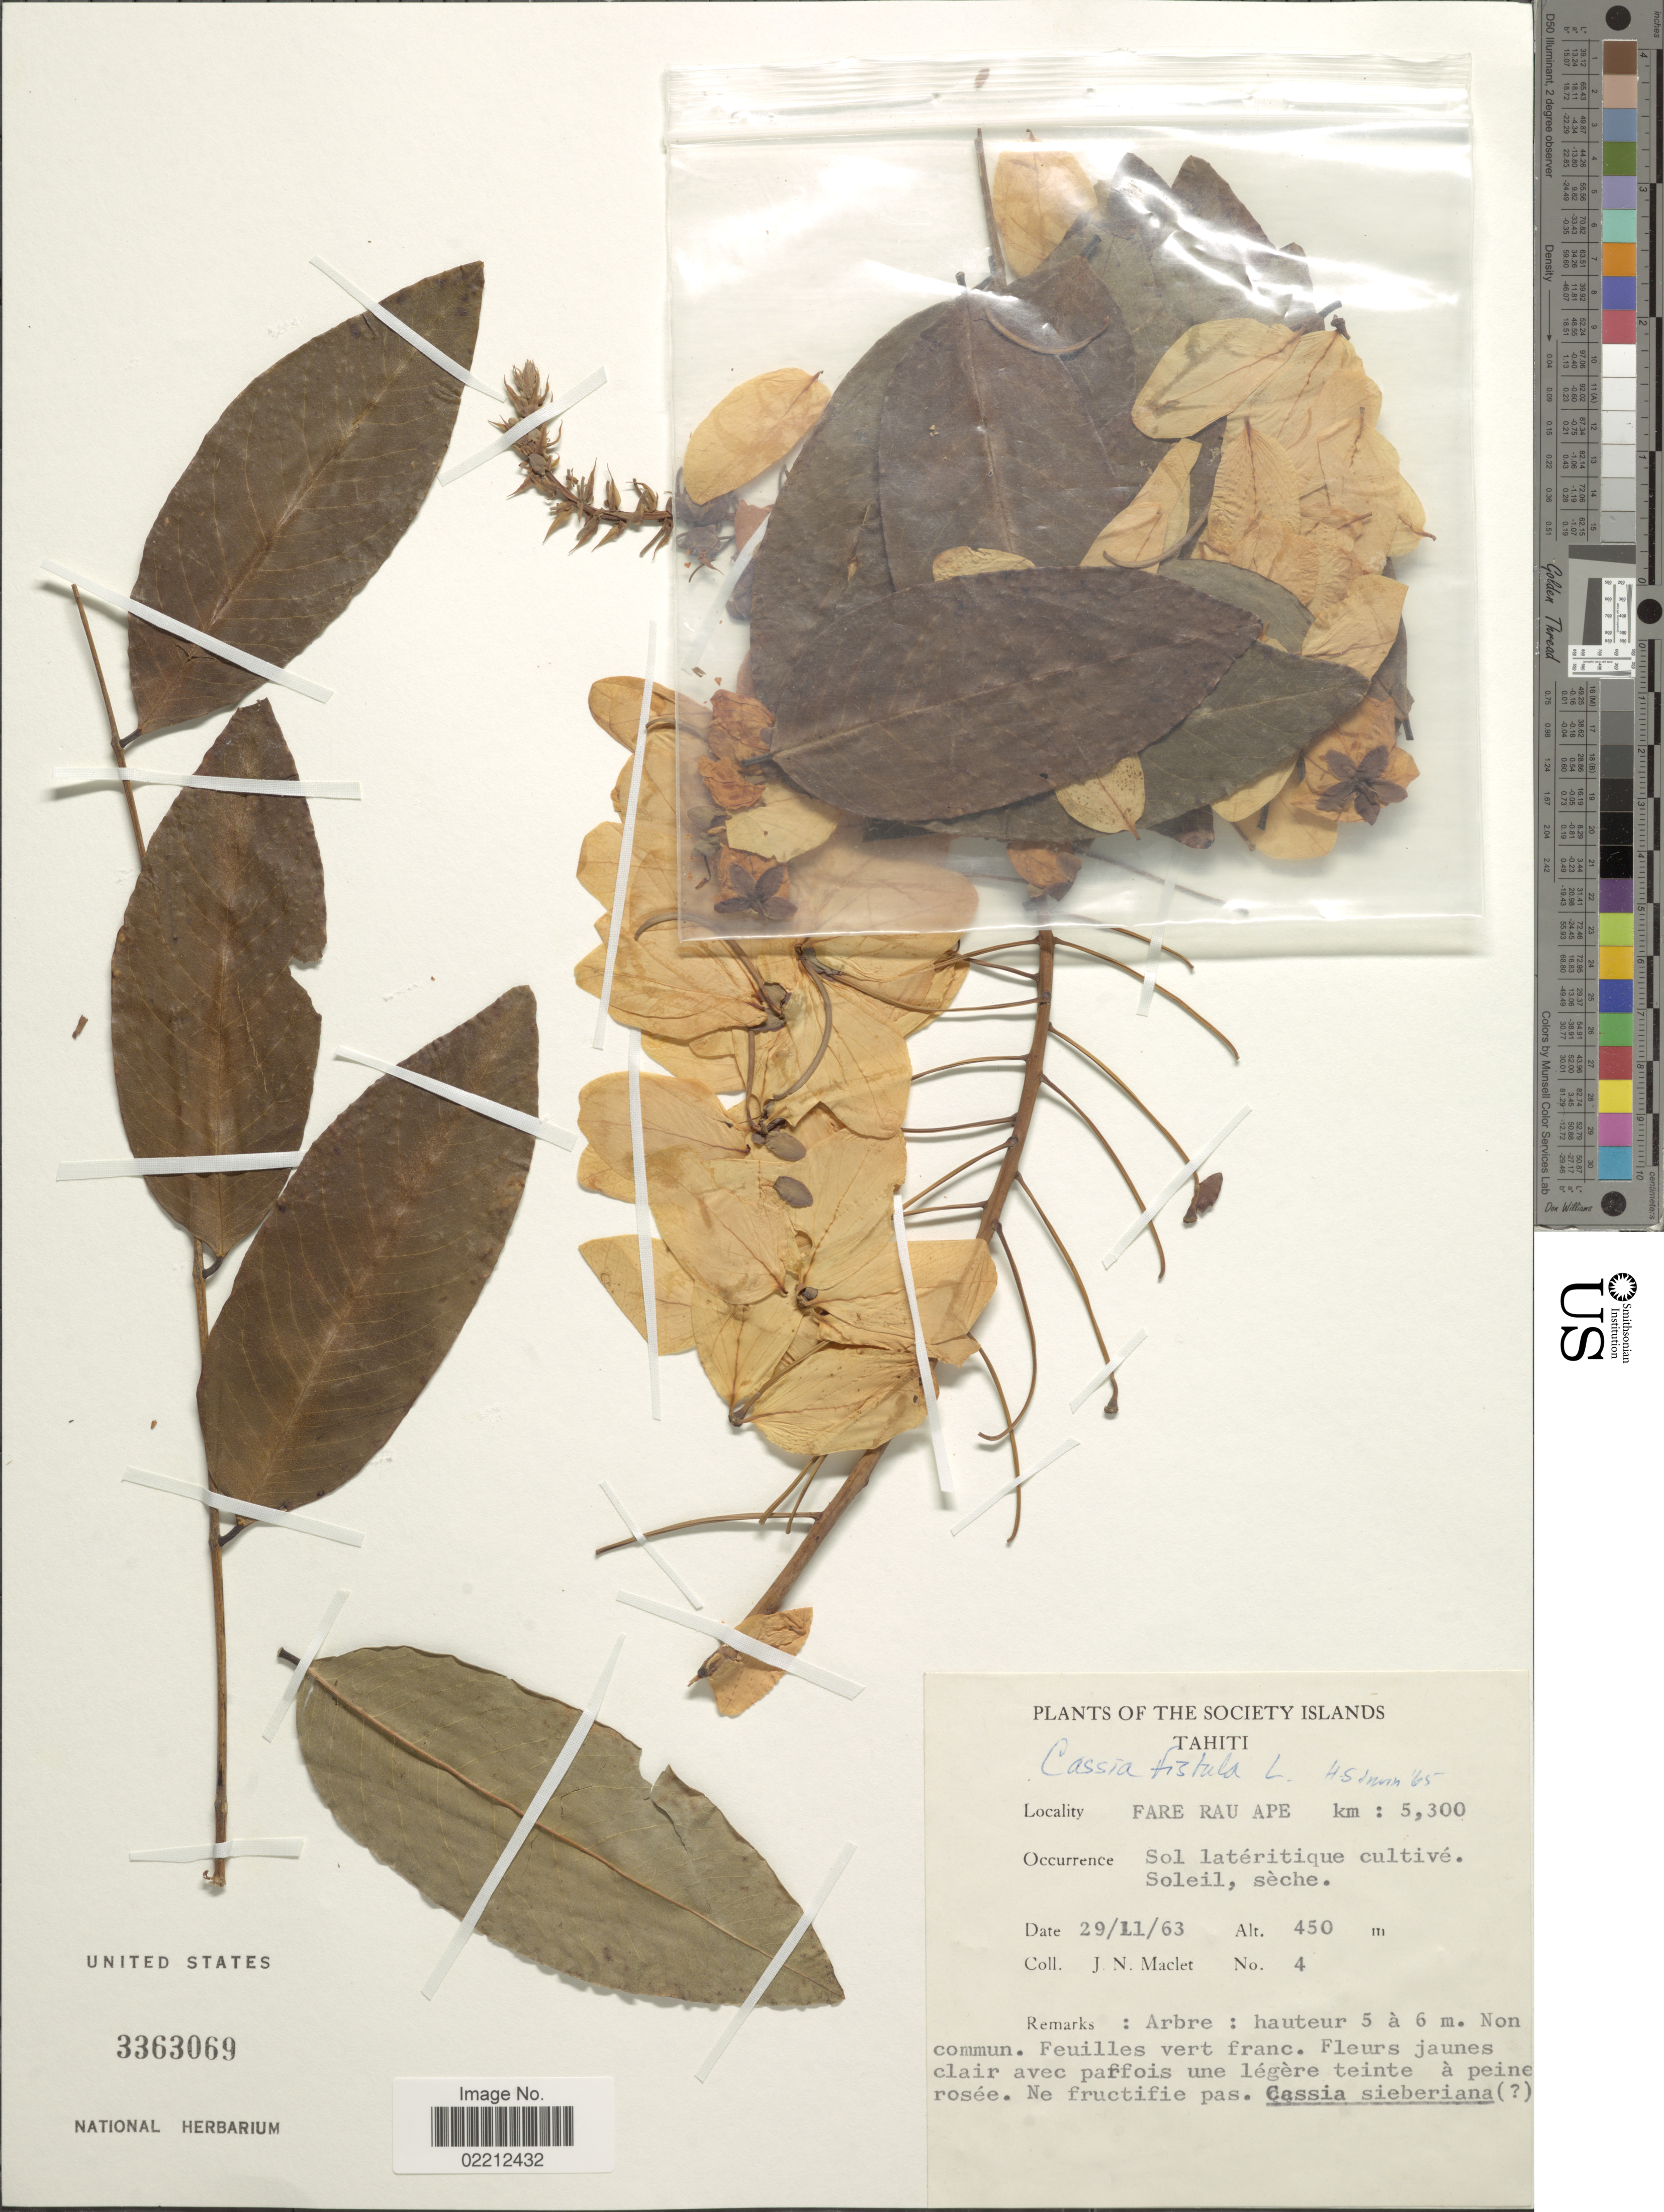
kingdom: Plantae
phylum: Tracheophyta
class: Magnoliopsida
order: Fabales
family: Fabaceae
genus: Cassia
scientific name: Cassia fistula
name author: L.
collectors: J. Maclet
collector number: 4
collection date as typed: Transcribed d/m/y: 29/11/63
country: French Polynesia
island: Tahiti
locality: Society Islands, Tahiti. Fare Rau Ape km: 5,300, Sol lateritique cultive.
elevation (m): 450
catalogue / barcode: US 3363069